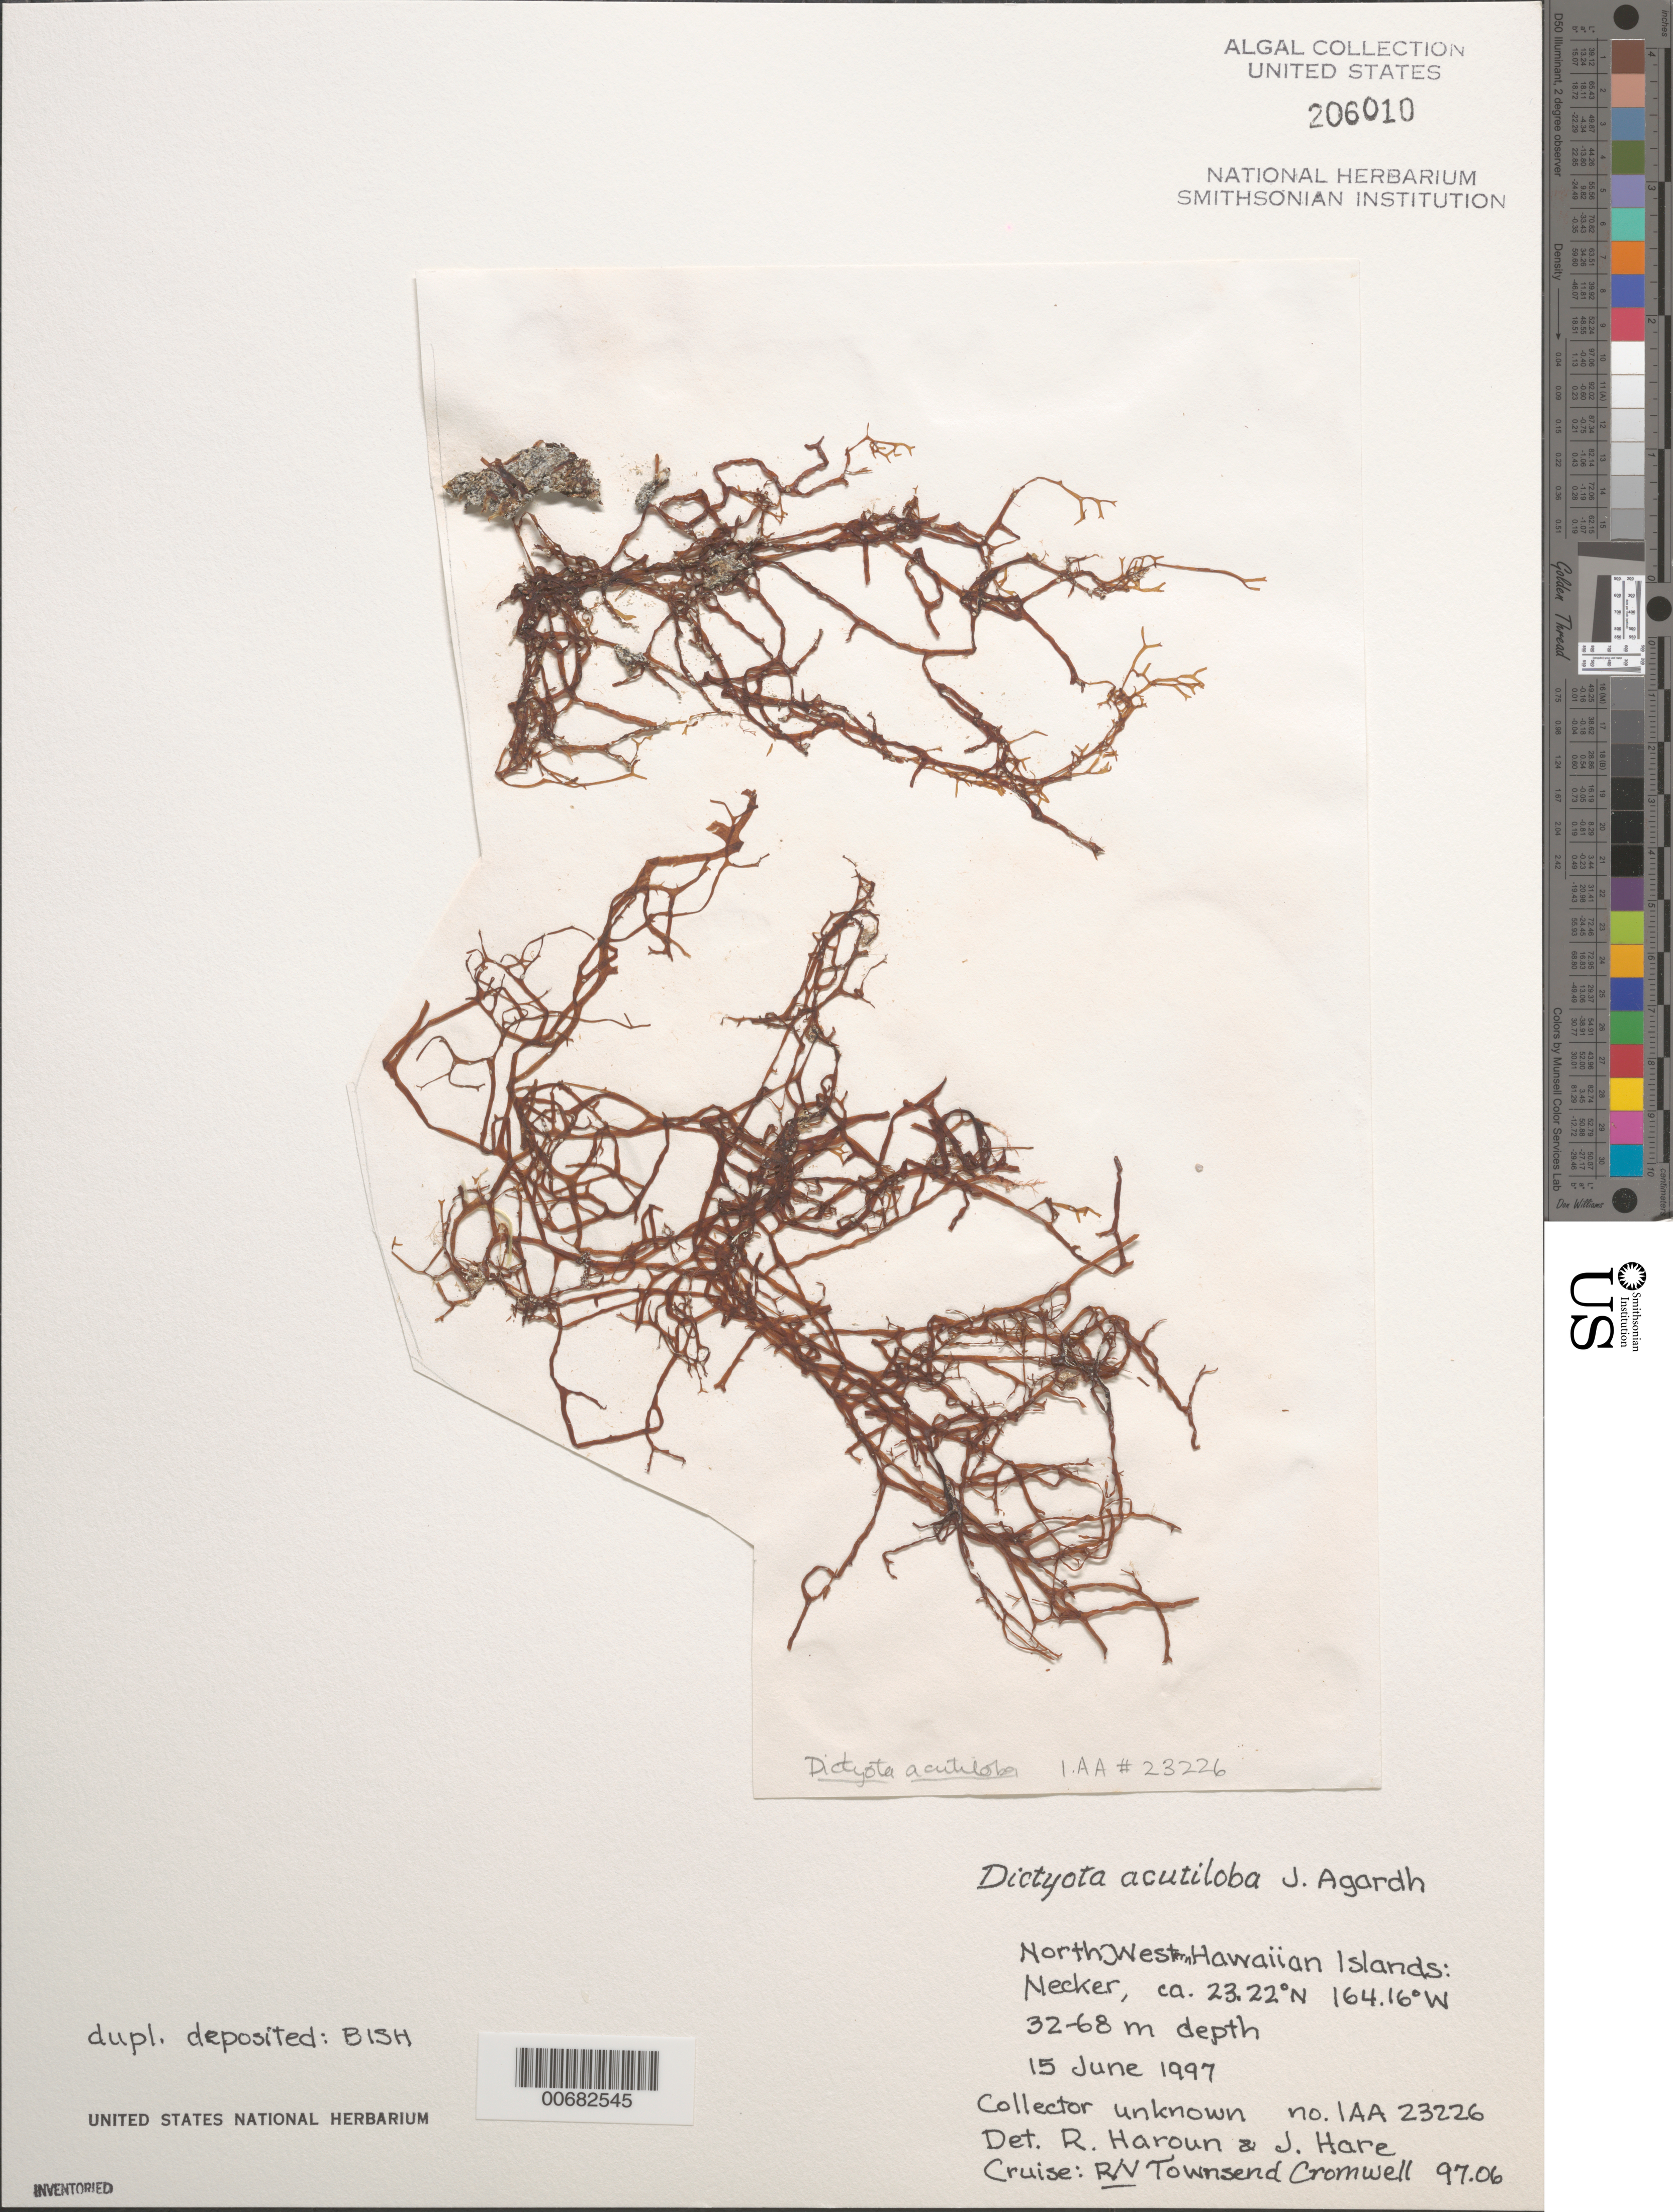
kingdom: Chromista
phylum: Ochrophyta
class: Phaeophyceae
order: Dictyotales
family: Dictyotaceae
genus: Dictyota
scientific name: Dictyota acutiloba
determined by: Hare, Joan C.; Haroun, Ricardo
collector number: IAA 23226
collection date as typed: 15 Jun 1997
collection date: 1997-06-15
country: United States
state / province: Hawaii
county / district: Honolulu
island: Necker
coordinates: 23.22 N, 164.16 W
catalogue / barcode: US 206010